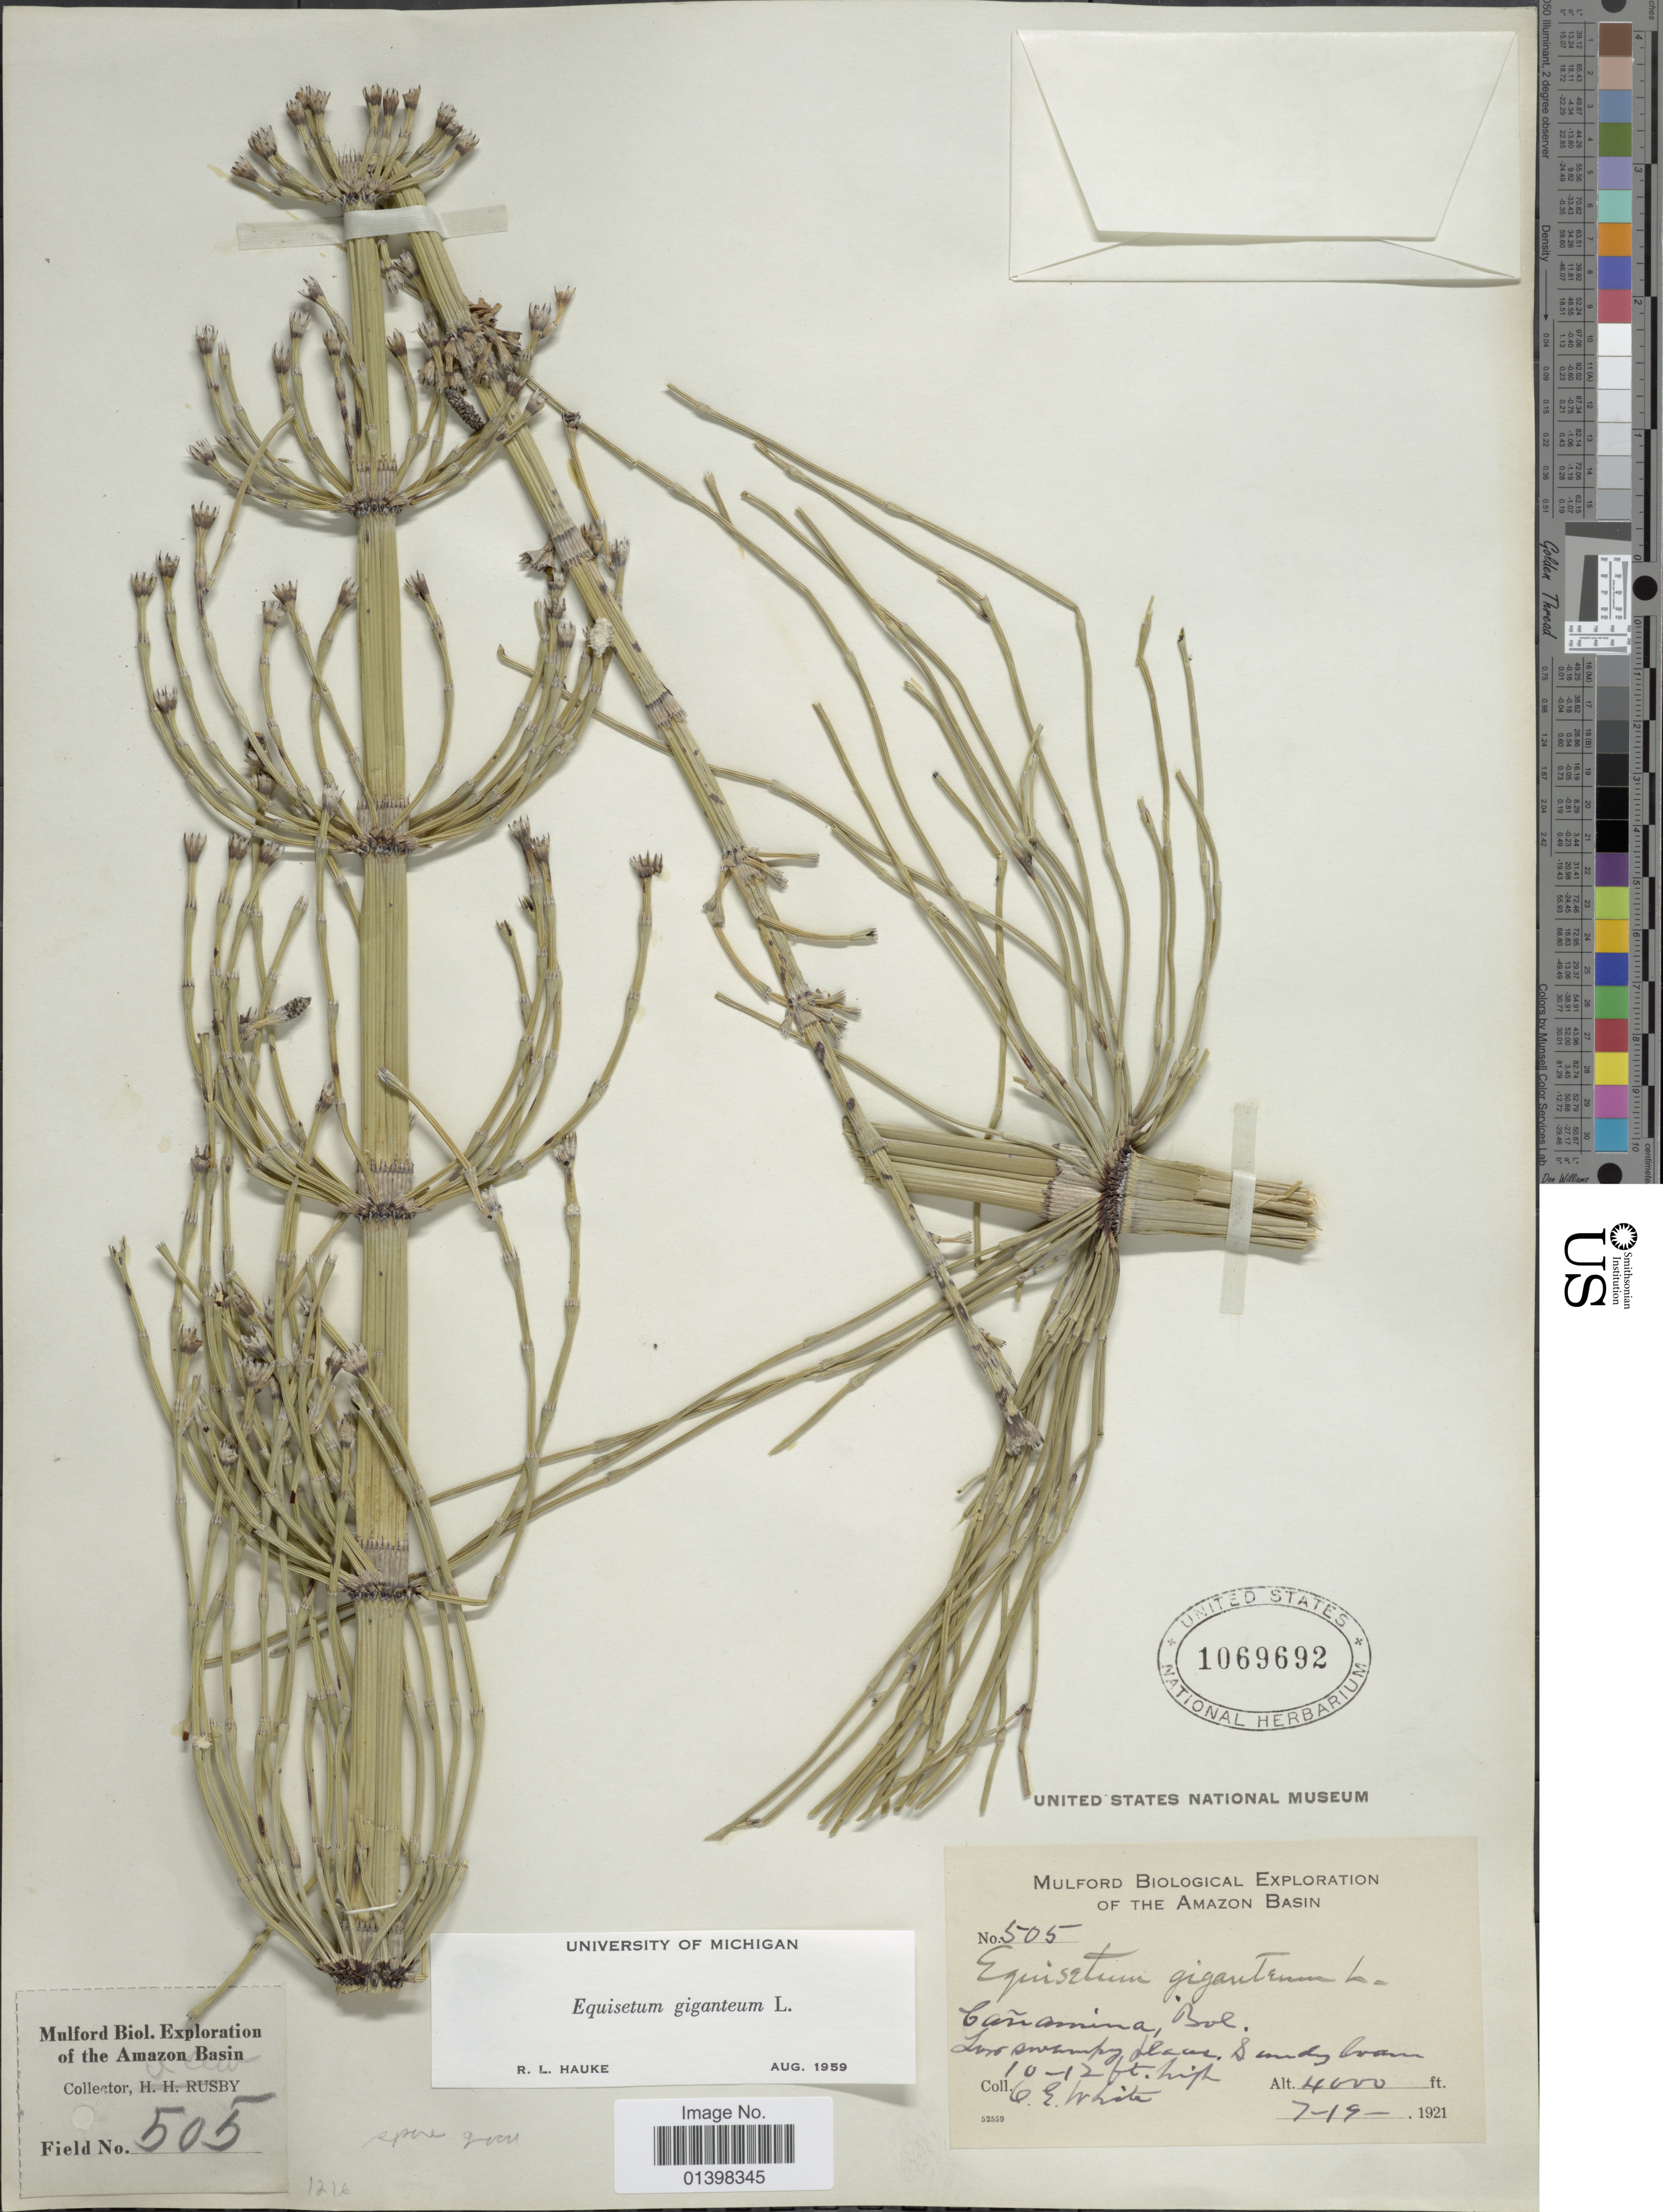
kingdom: Plantae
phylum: Tracheophyta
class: Polypodiopsida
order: Equisetales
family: Equisetaceae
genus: Equisetum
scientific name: Equisetum giganteum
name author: L.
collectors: O. E. White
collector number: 505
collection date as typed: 7-19-1921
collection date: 1921-07-19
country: Bolivia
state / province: La Paz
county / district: Inquisivi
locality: Cañamina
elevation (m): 1219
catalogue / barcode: US 1069692